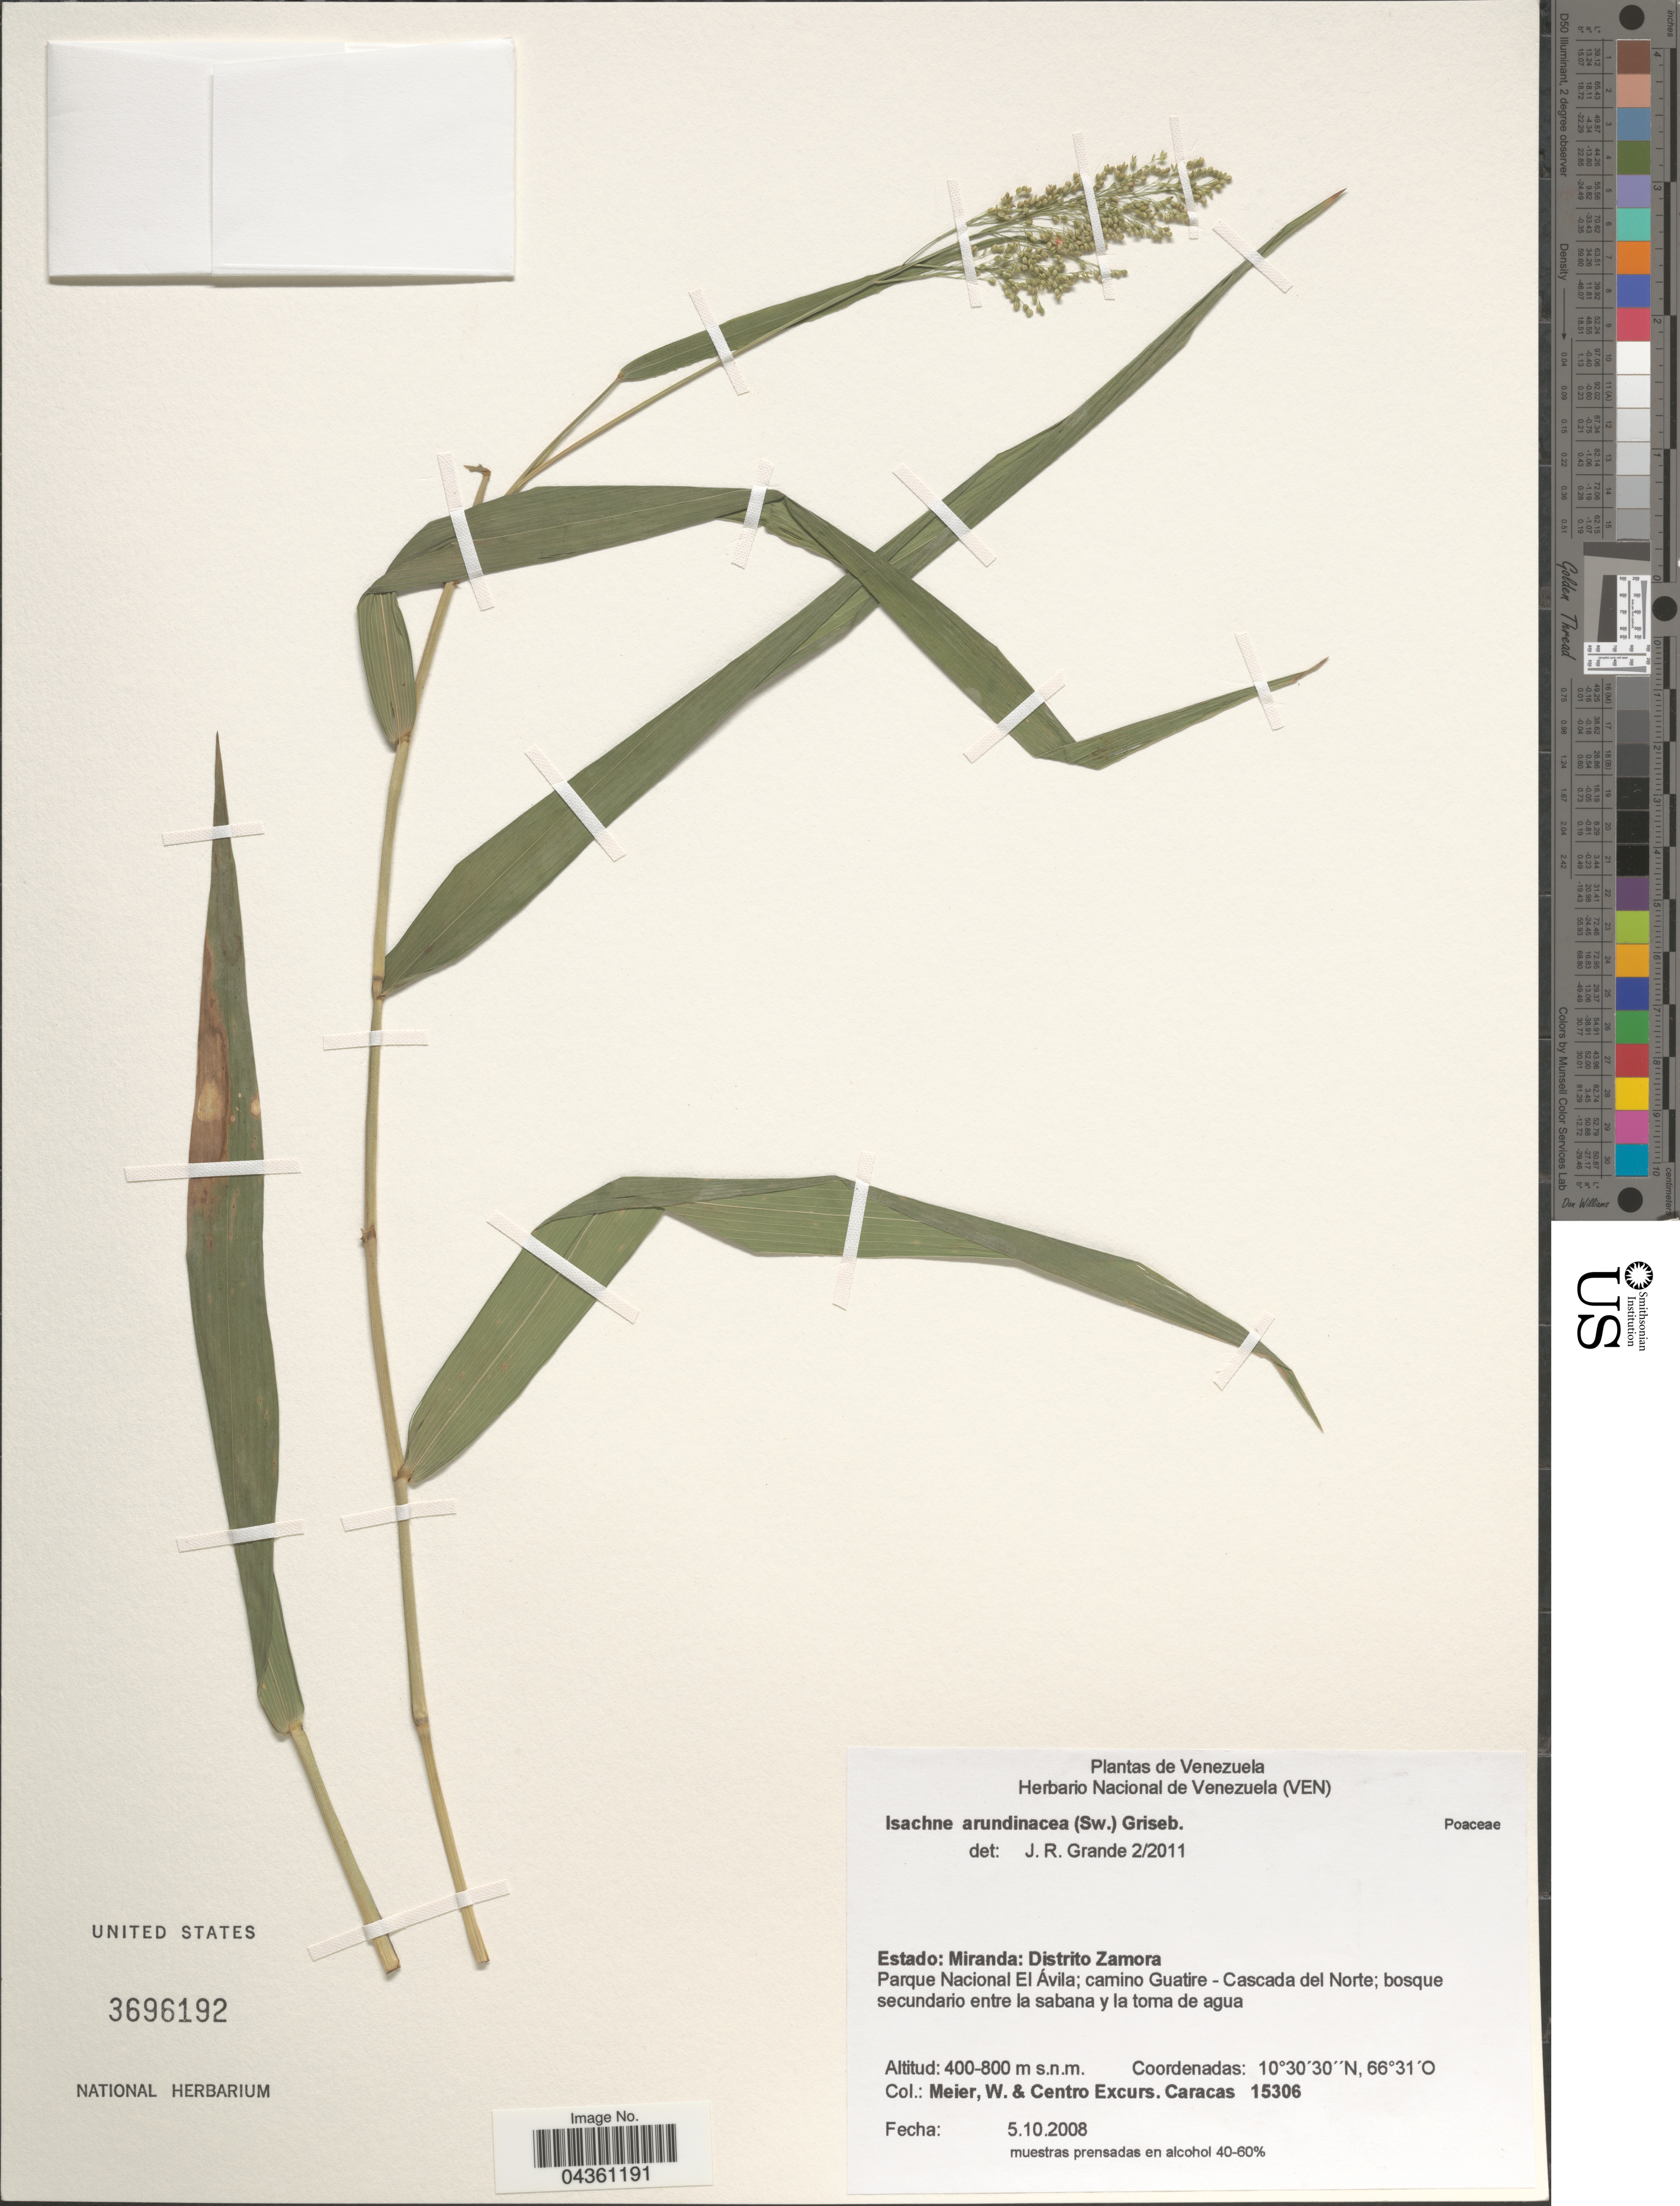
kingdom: Plantae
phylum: Tracheophyta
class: Liliopsida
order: Poales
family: Poaceae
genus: Isachne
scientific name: Isachne arundinacea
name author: (Sw.) Griseb.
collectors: W. Meier & Centro Excurs. Caracas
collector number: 15306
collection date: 2008-10-05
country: Venezuela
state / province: Miranda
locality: Distrito Zamora. Parque Nacional El Ávila; camino Guatire - Cascada del Norte; bosque secundario entre la sabana y la toma de agua.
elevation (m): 400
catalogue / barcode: US 3696192